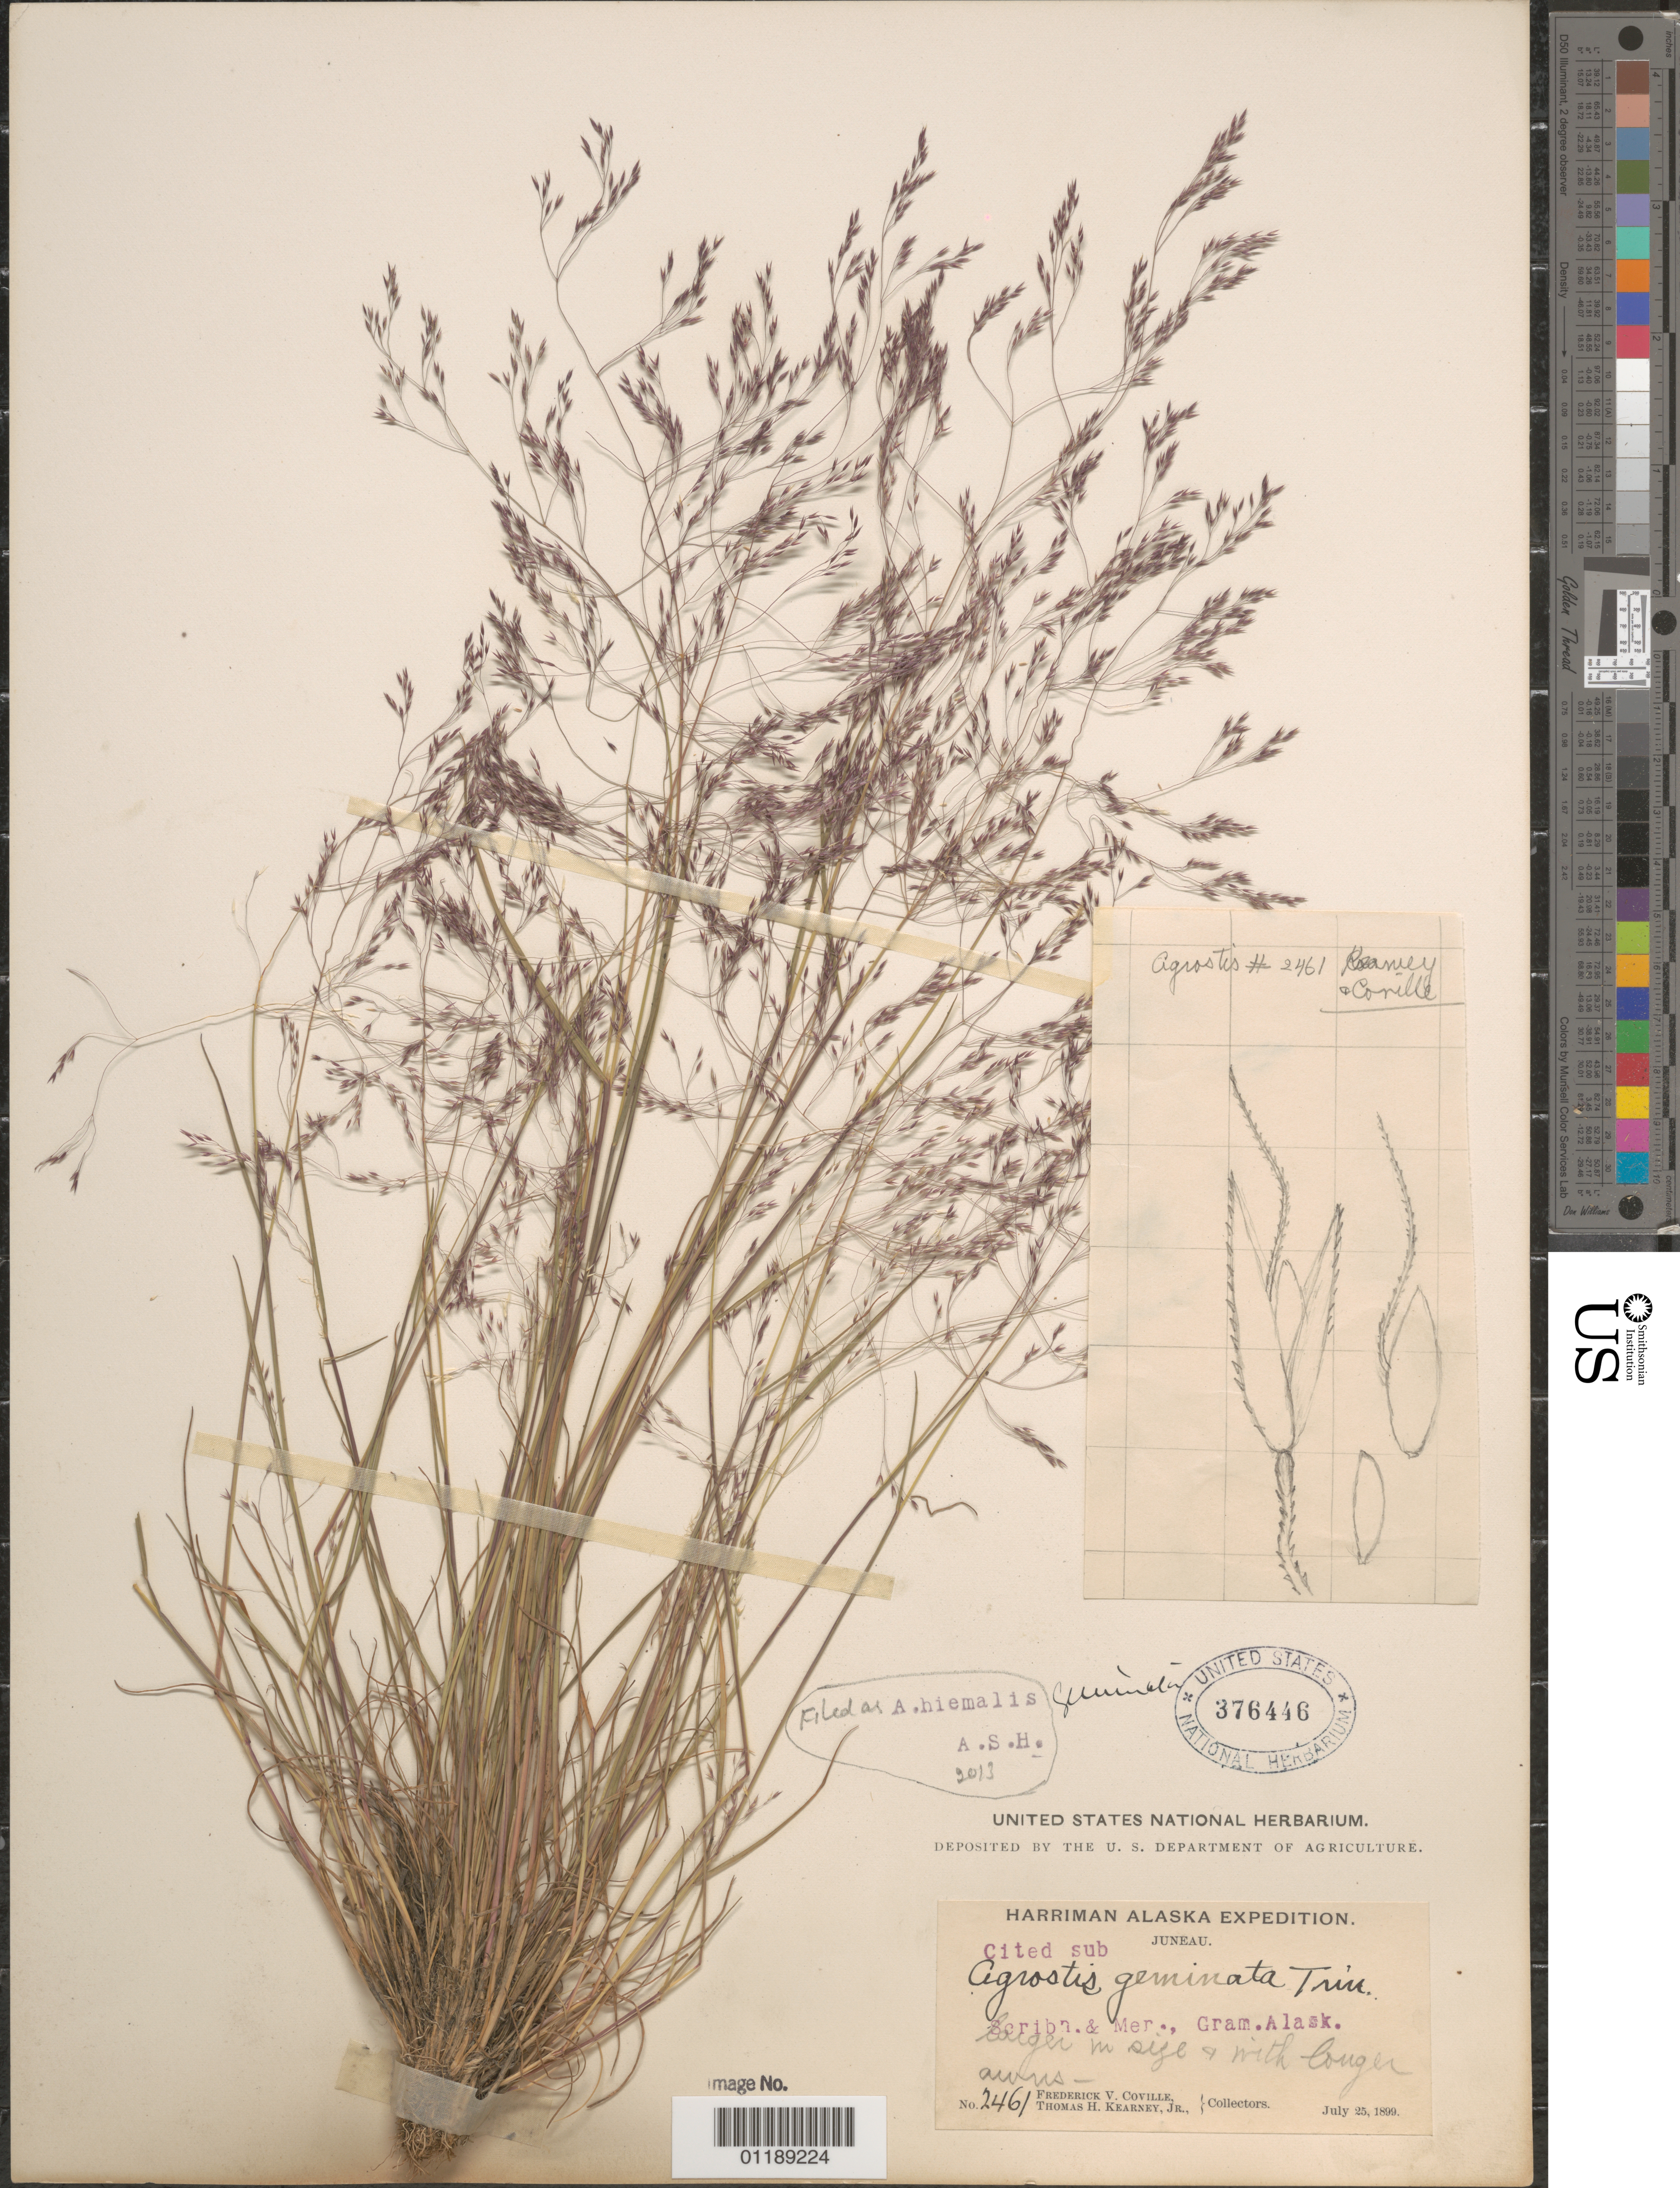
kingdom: Plantae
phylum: Tracheophyta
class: Liliopsida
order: Poales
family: Poaceae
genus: Agrostis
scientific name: Agrostis hiemalis (Walter) Britton et al., orth. var.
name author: (Walter) Britton et al.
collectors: F. V. Coville & T. H. Kearney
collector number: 2461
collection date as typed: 25 Jul 1899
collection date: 1899-07-25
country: United States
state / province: Alaska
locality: Juneau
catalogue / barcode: US 376446